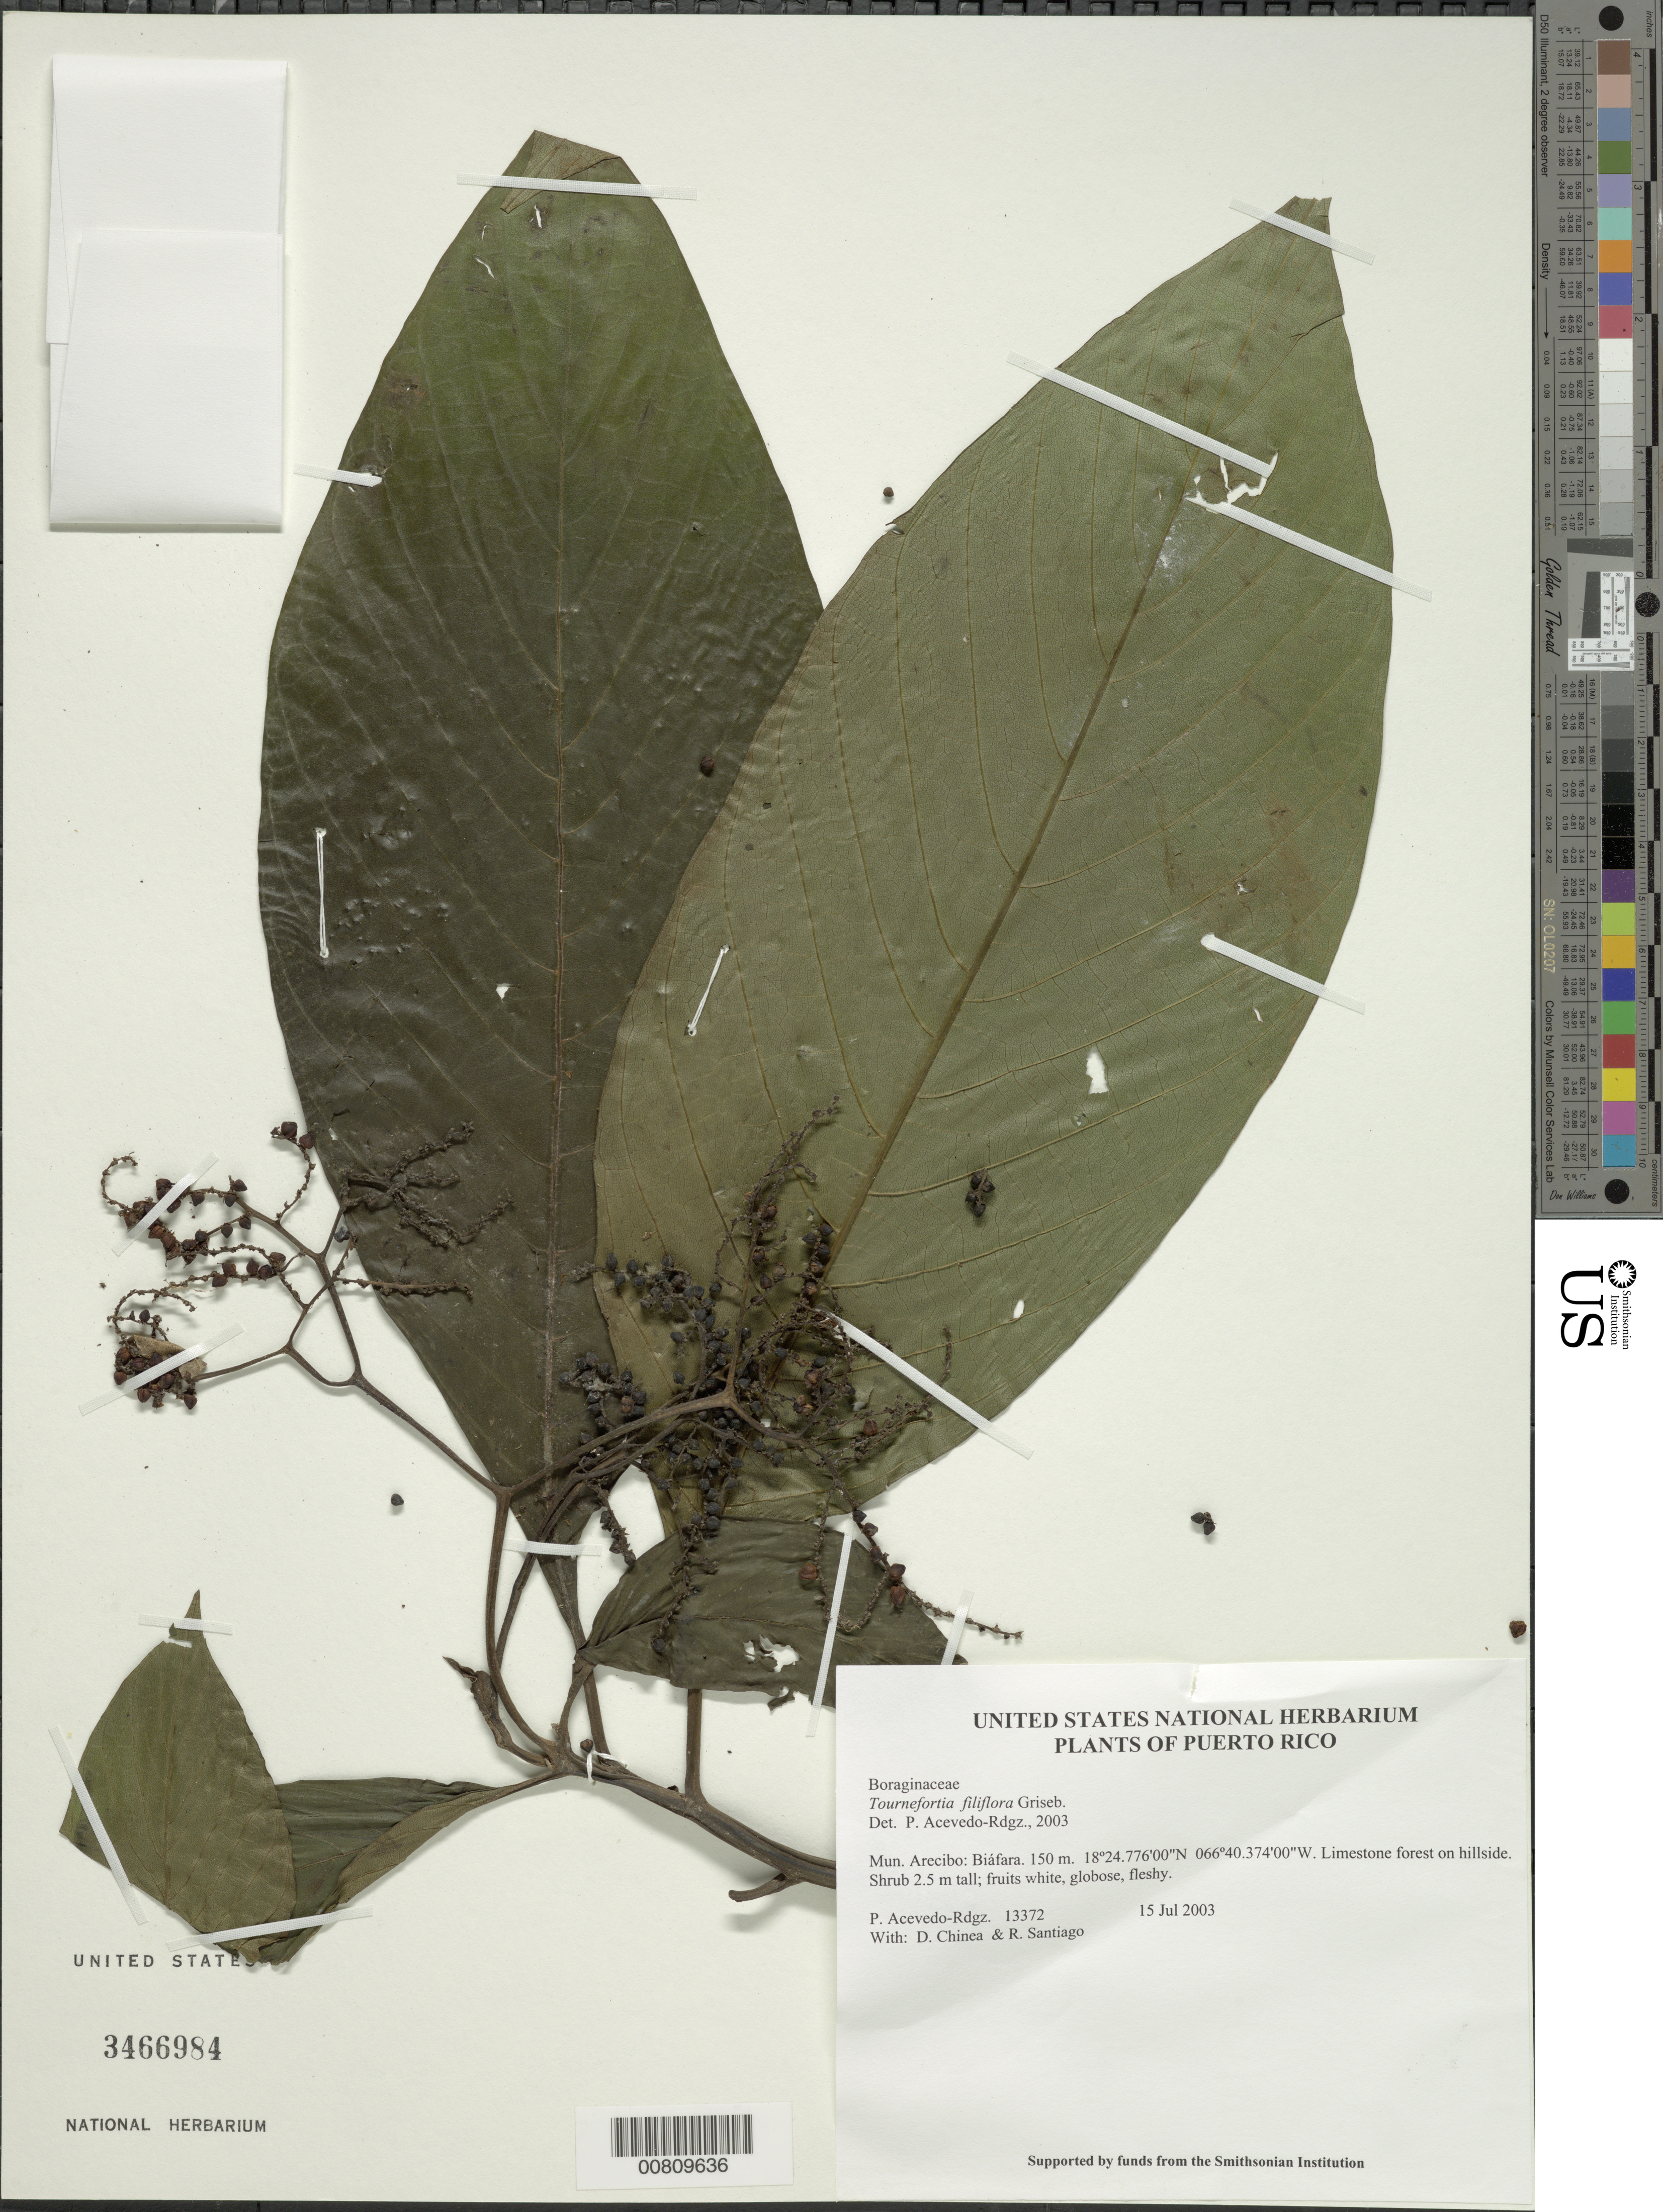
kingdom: Plantae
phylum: Tracheophyta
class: Magnoliopsida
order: Boraginales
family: Heliotropiaceae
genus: Tournefortia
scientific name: Tournefortia filiflora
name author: Griseb.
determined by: Acevedo-Rodríguez, P., (BOT), Smithsonian Institution - National Museum of Natural History (UNITED STATES)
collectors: P. Acevedo-Rodr., D. Chinea & R. Santiago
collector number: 13372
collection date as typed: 15 Jul 2003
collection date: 2003-07-15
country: Puerto Rico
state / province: Arecibo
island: Puerto Rico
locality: Mun. Arecibo: Biáfara.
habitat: Limestone forest on hillside.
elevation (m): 150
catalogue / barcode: US 3466984